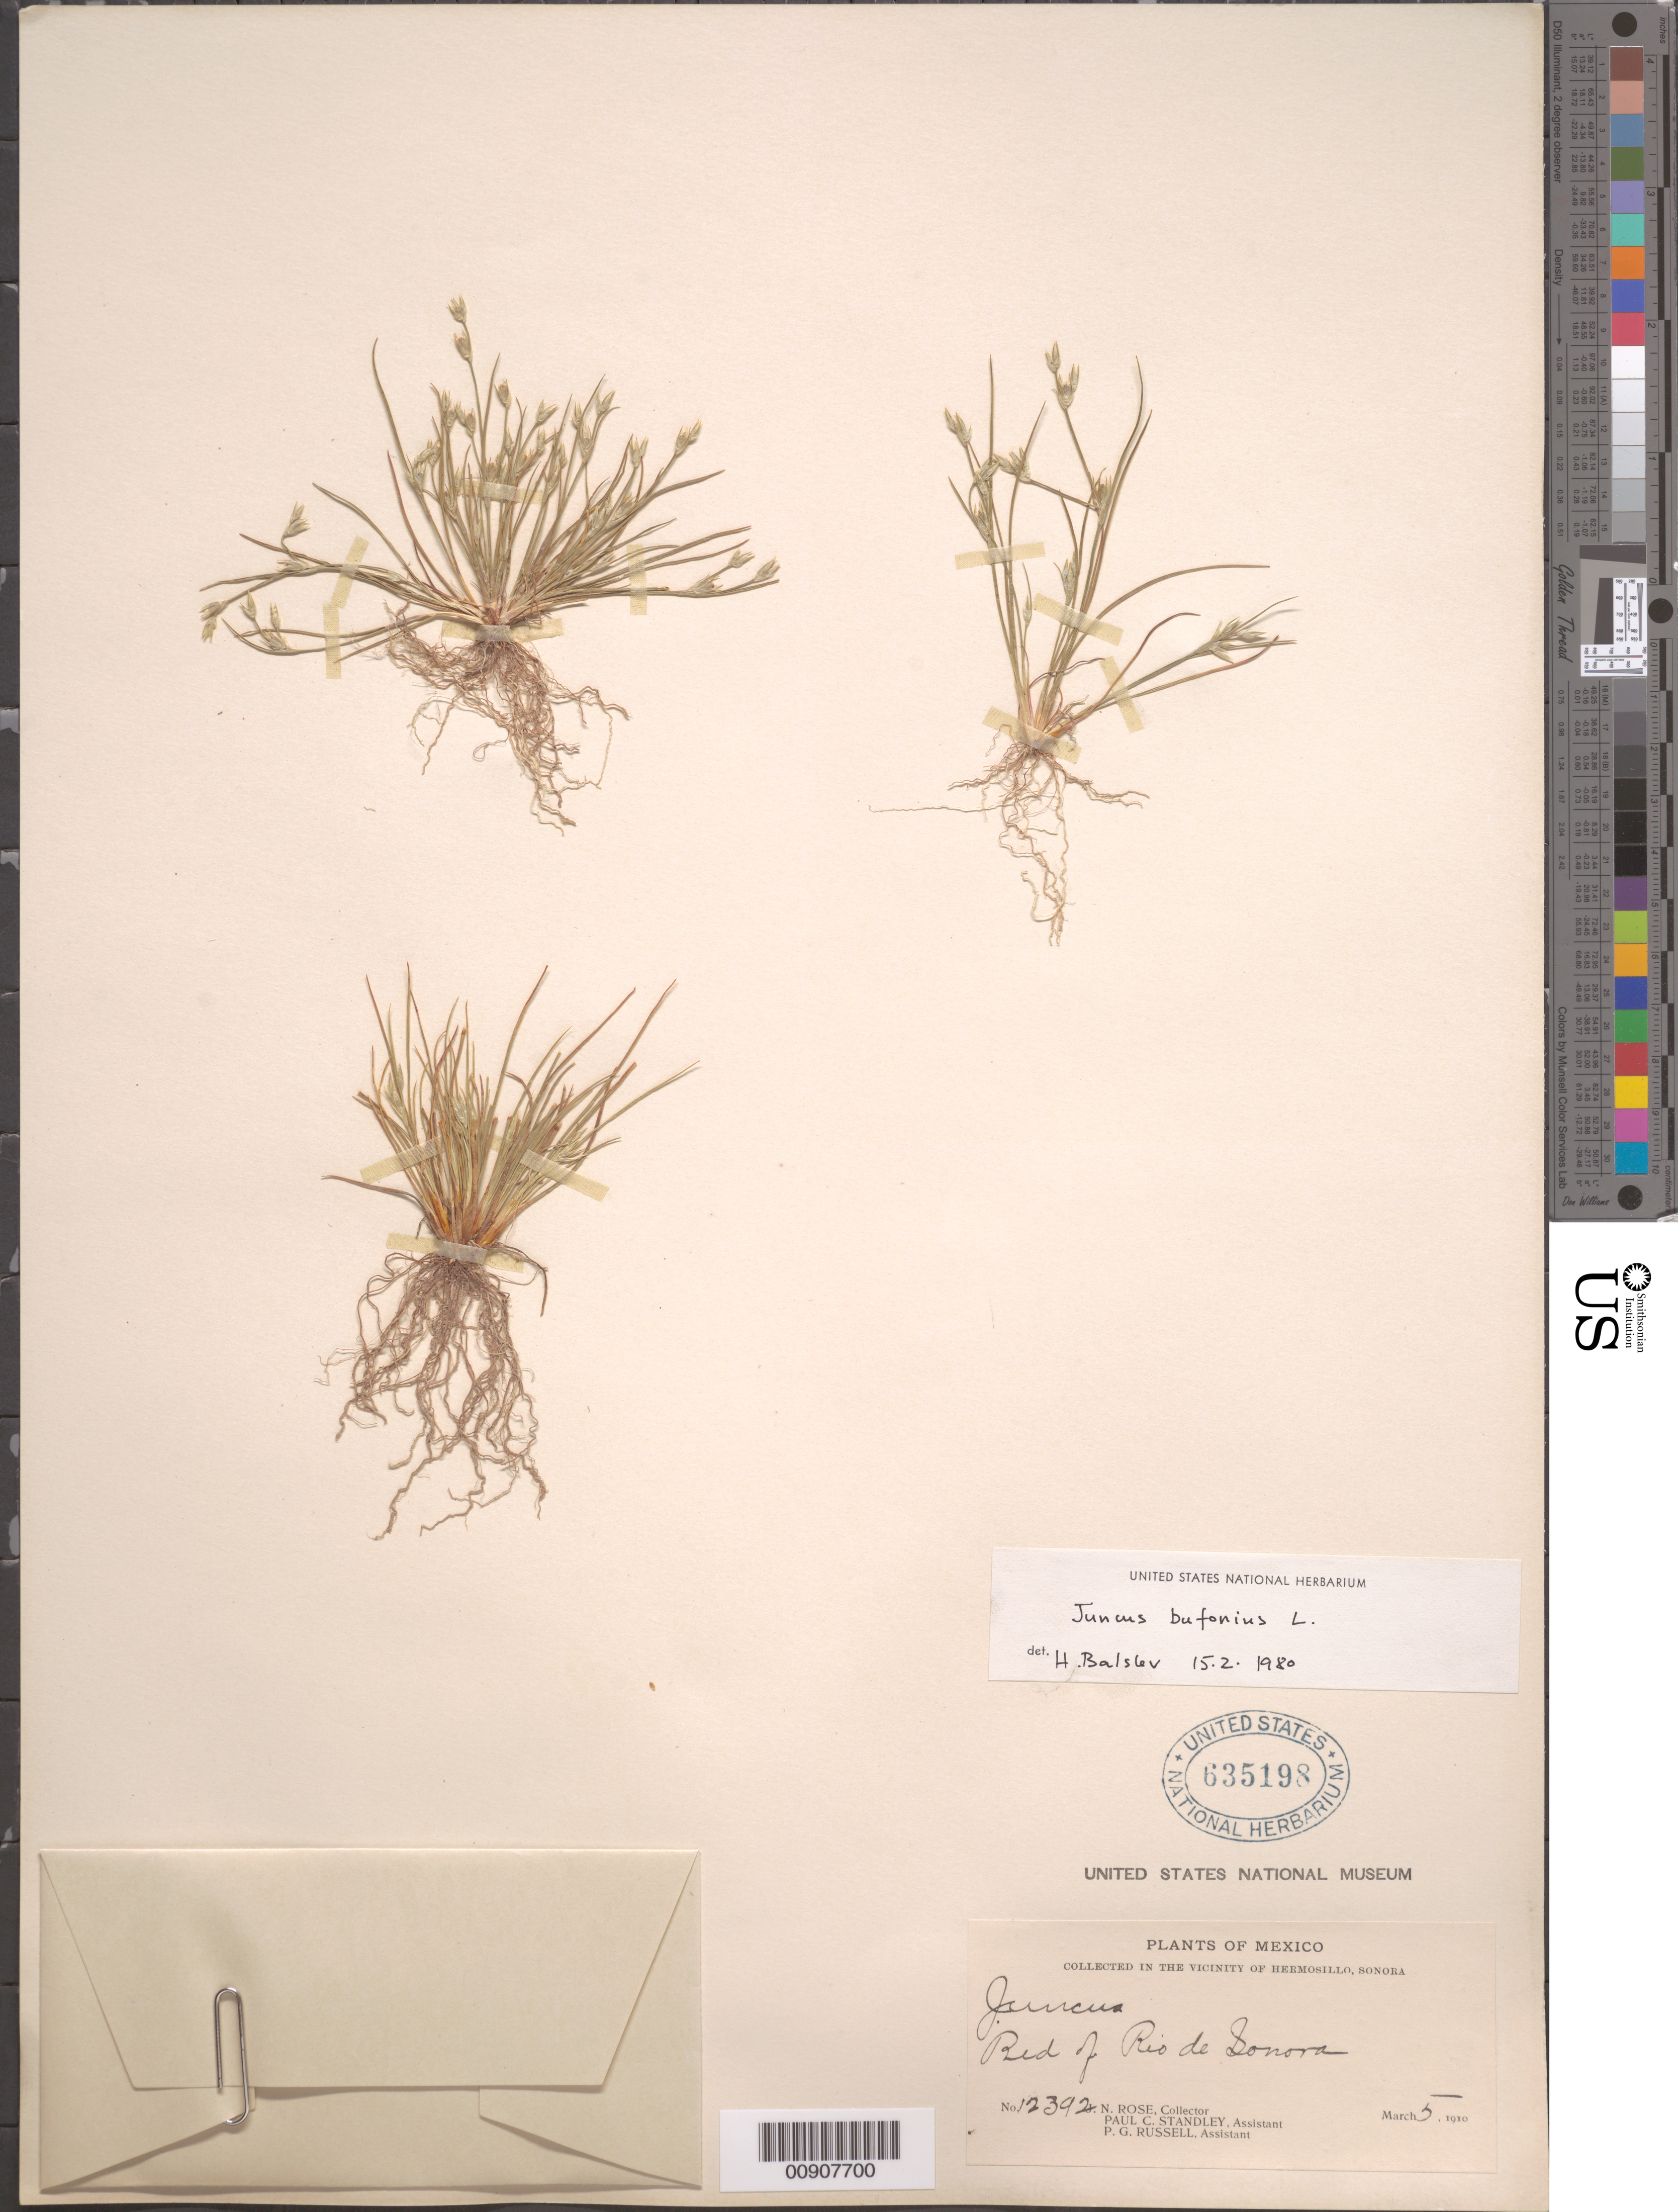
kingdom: Plantae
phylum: Tracheophyta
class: Liliopsida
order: Poales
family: Juncaceae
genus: Juncus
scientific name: Juncus bufonius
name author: L.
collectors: J. N. Rose, P. C. Standley & P. G. Russell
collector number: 12392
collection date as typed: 05 Mar 1910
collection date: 1910-03-05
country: Mexico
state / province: Sonora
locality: Bed of Río de Sonora. Vicinity of Hermosillo, Sonora.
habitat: Bed of Río.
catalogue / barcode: US 635198